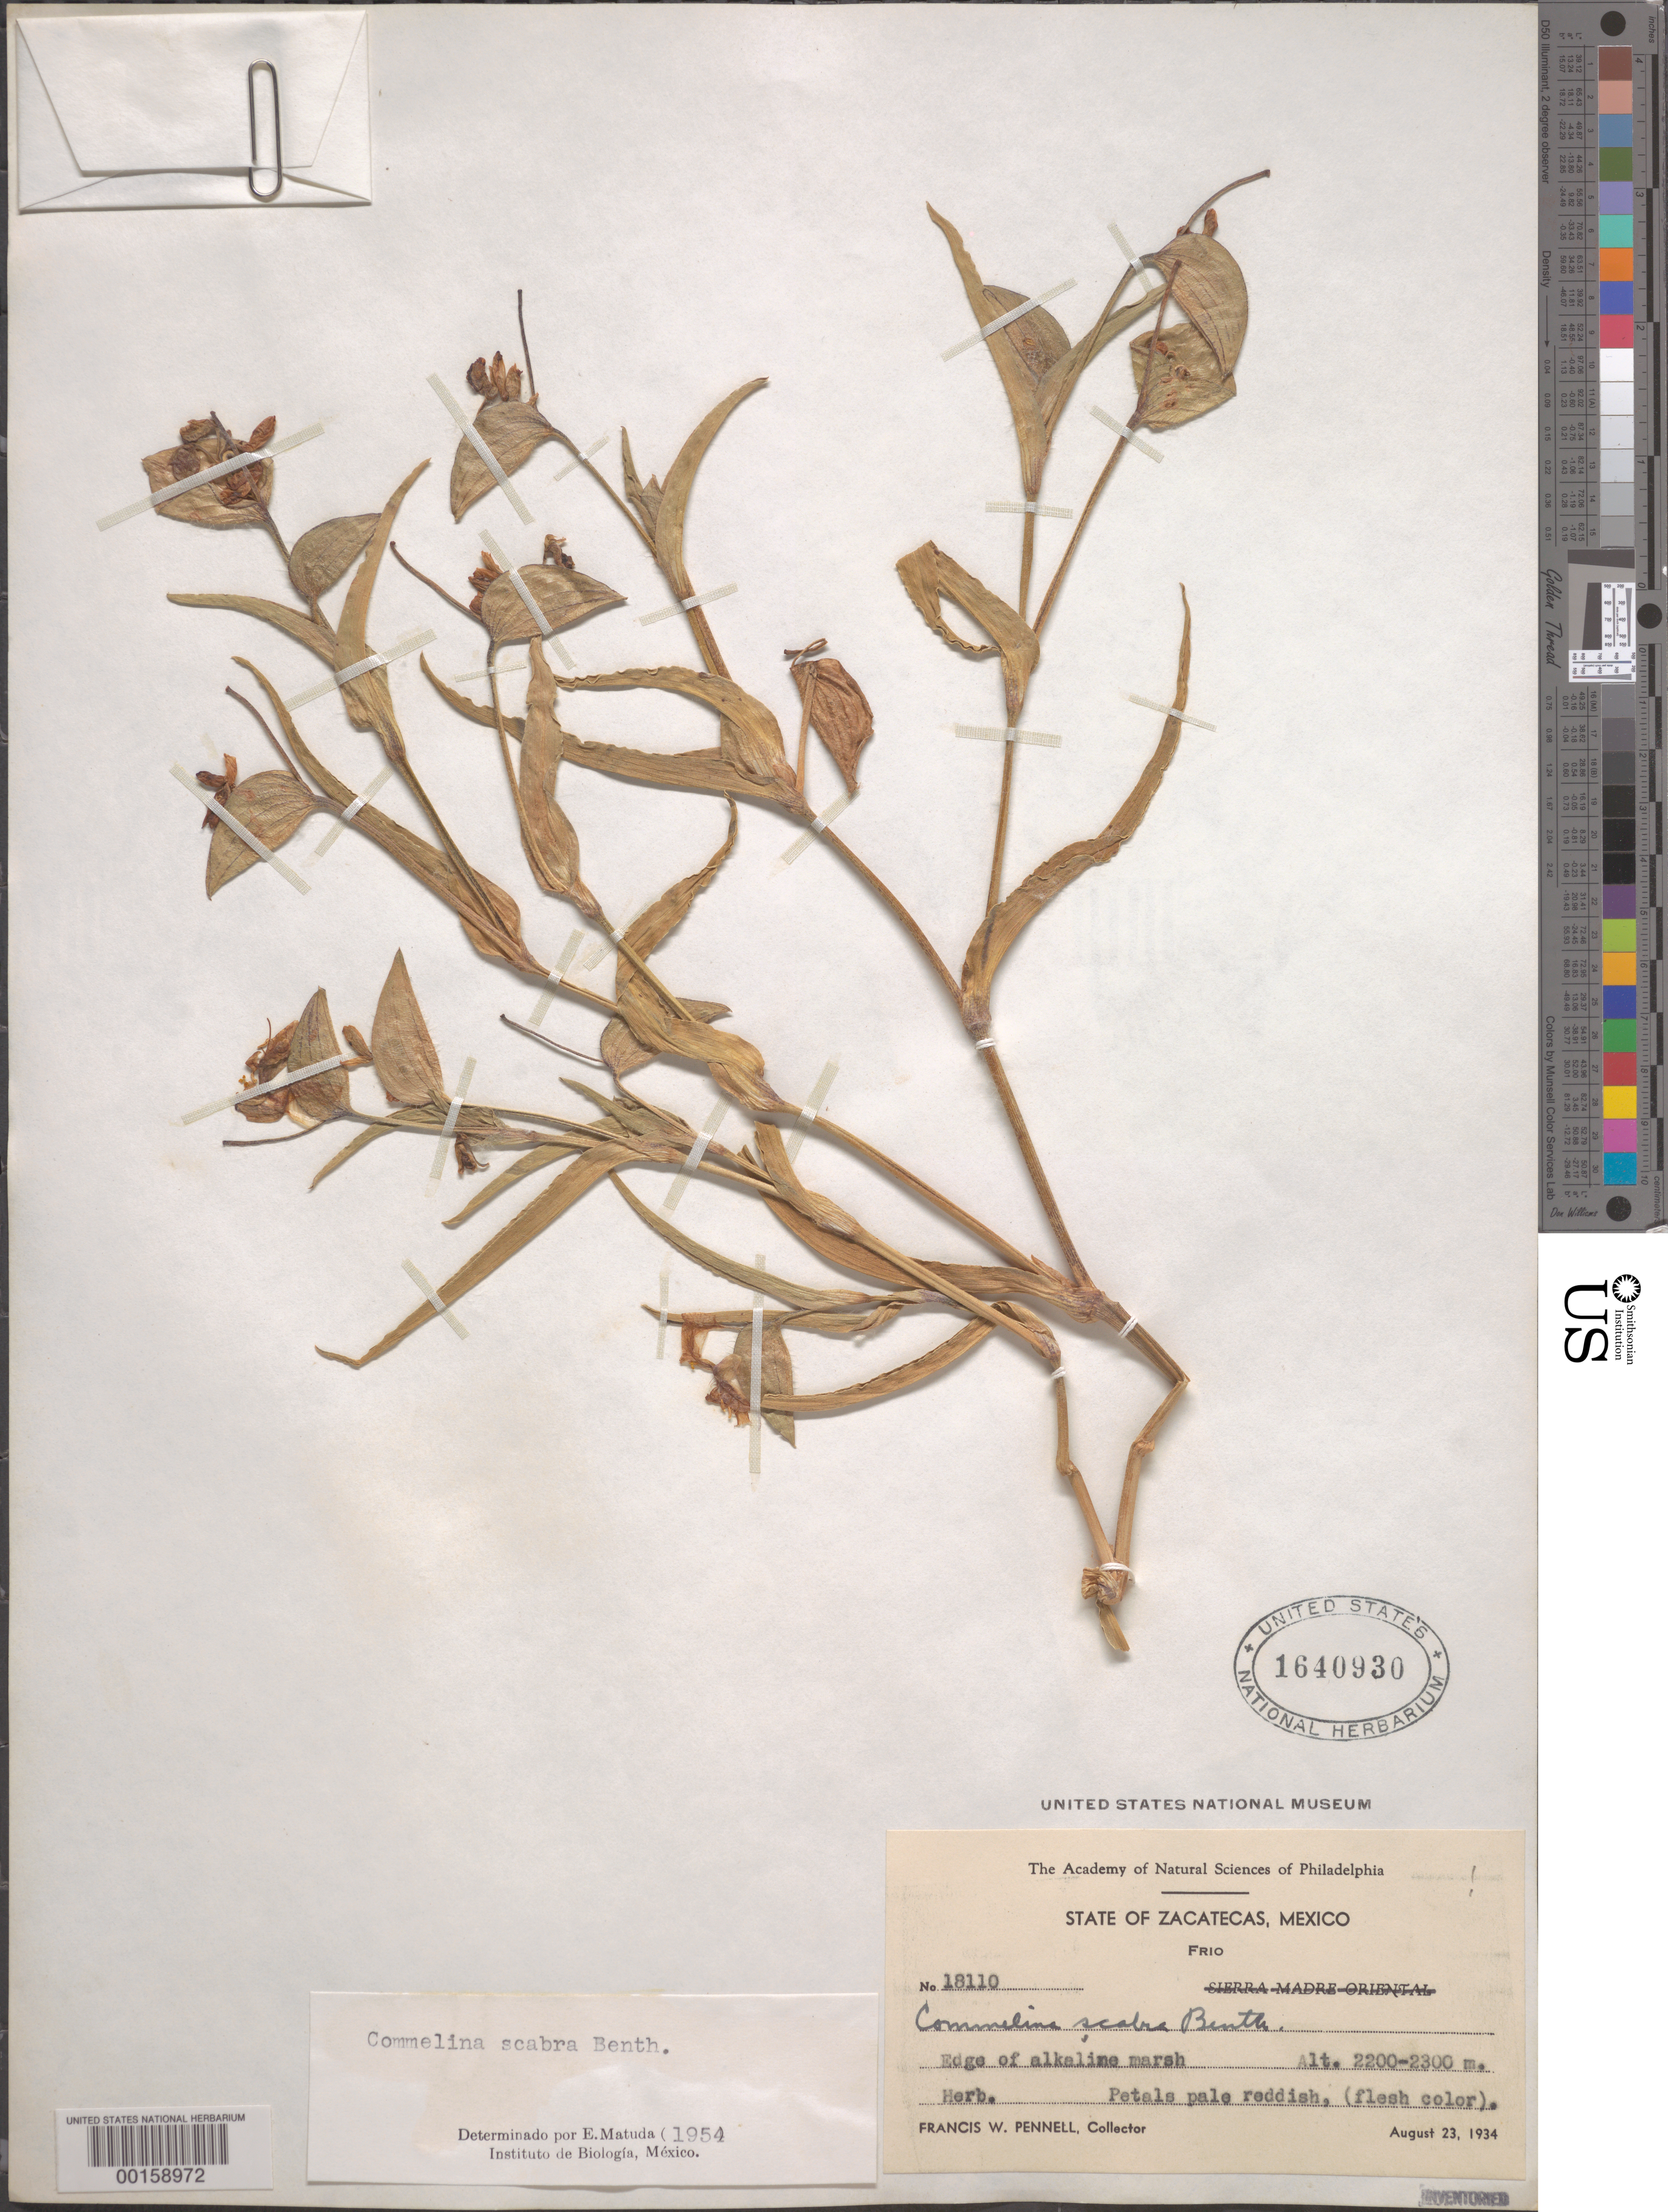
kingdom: Plantae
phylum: Tracheophyta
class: Liliopsida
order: Commelinales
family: Commelinaceae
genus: Commelina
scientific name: Commelina scabra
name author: Benth.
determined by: Matuda, E.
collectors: F. W. Pennell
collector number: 18110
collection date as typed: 23 Aug 1934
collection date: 1934-08-23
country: Mexico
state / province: Zacatecas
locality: Frio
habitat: Edge of alkaline marsh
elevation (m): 2200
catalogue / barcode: US 1640930